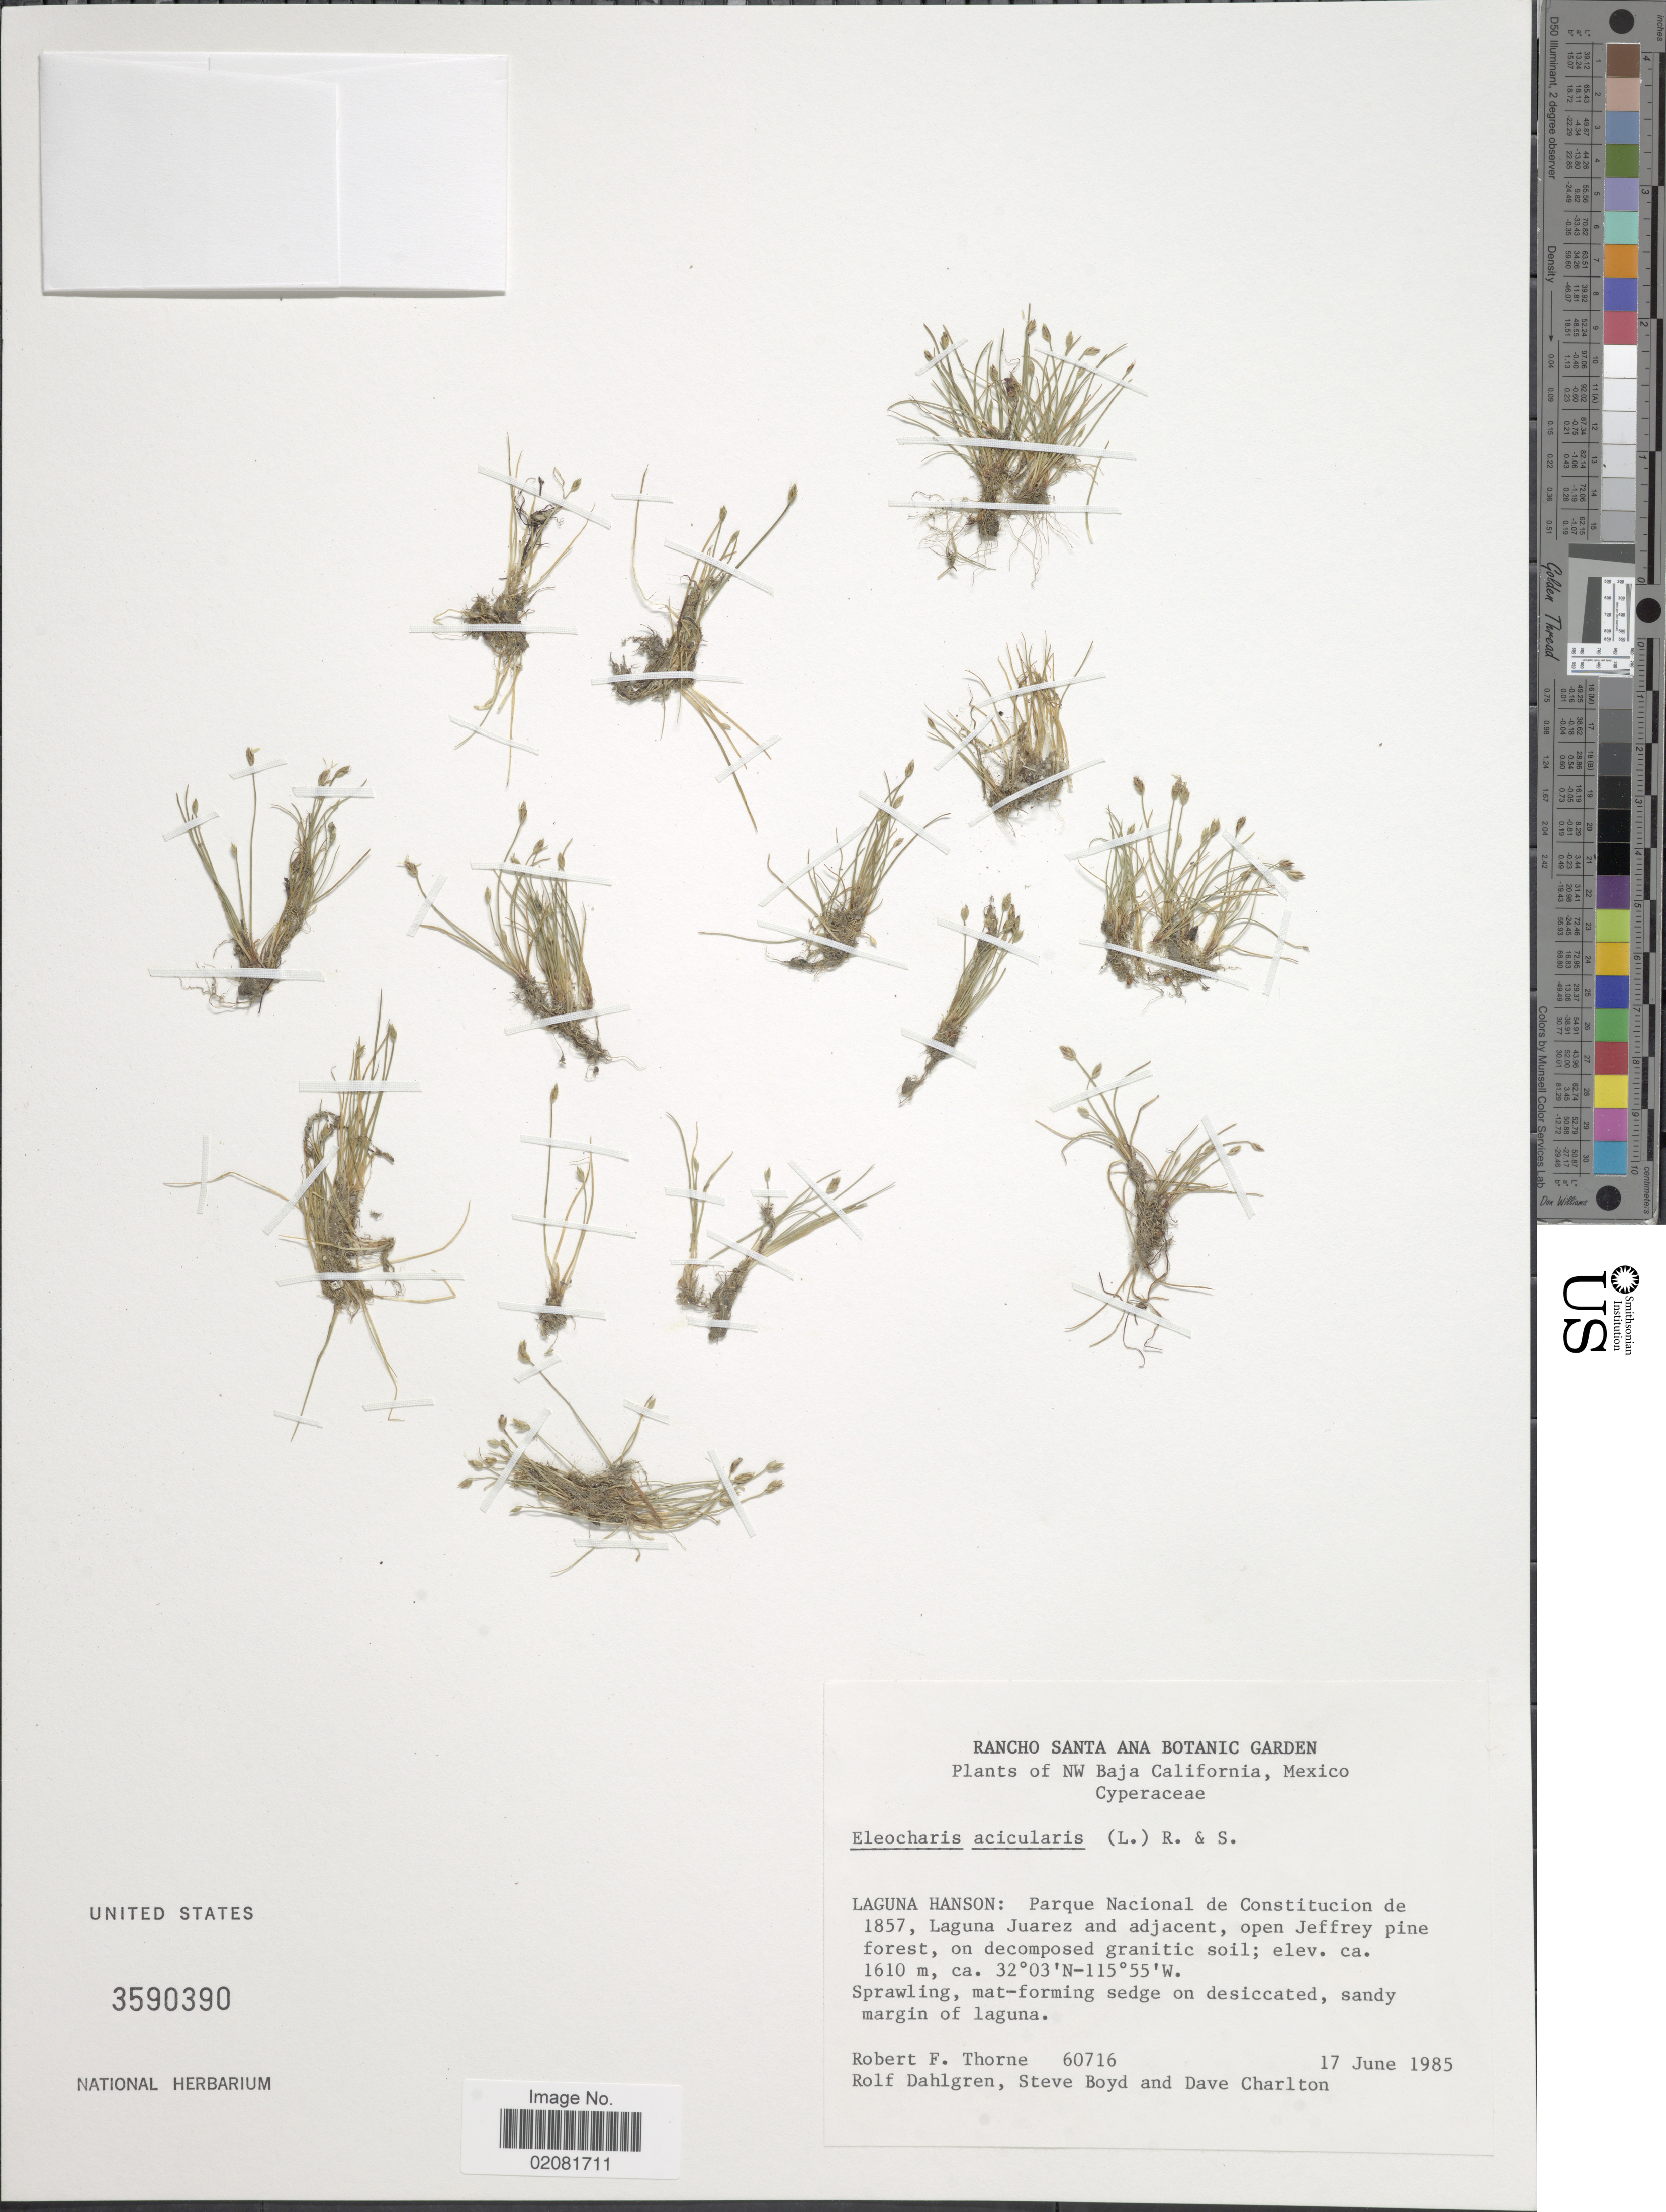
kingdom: Plantae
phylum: Tracheophyta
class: Liliopsida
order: Poales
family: Cyperaceae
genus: Eleocharis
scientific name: Eleocharis acicularis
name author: (L.) Roem. & Schult.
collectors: R. F. Thorne, R. Dahlgren, S. Boyd & D. Charlton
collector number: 60716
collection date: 1985-06-17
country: Mexico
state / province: Baja California Norte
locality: NW Baja California. Laguna Hanson: Parque Nacional de Constitucion de 1857, Laguna Juarez and adjacent, open Jeffrey pine forest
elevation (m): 1610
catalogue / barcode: US 3590390